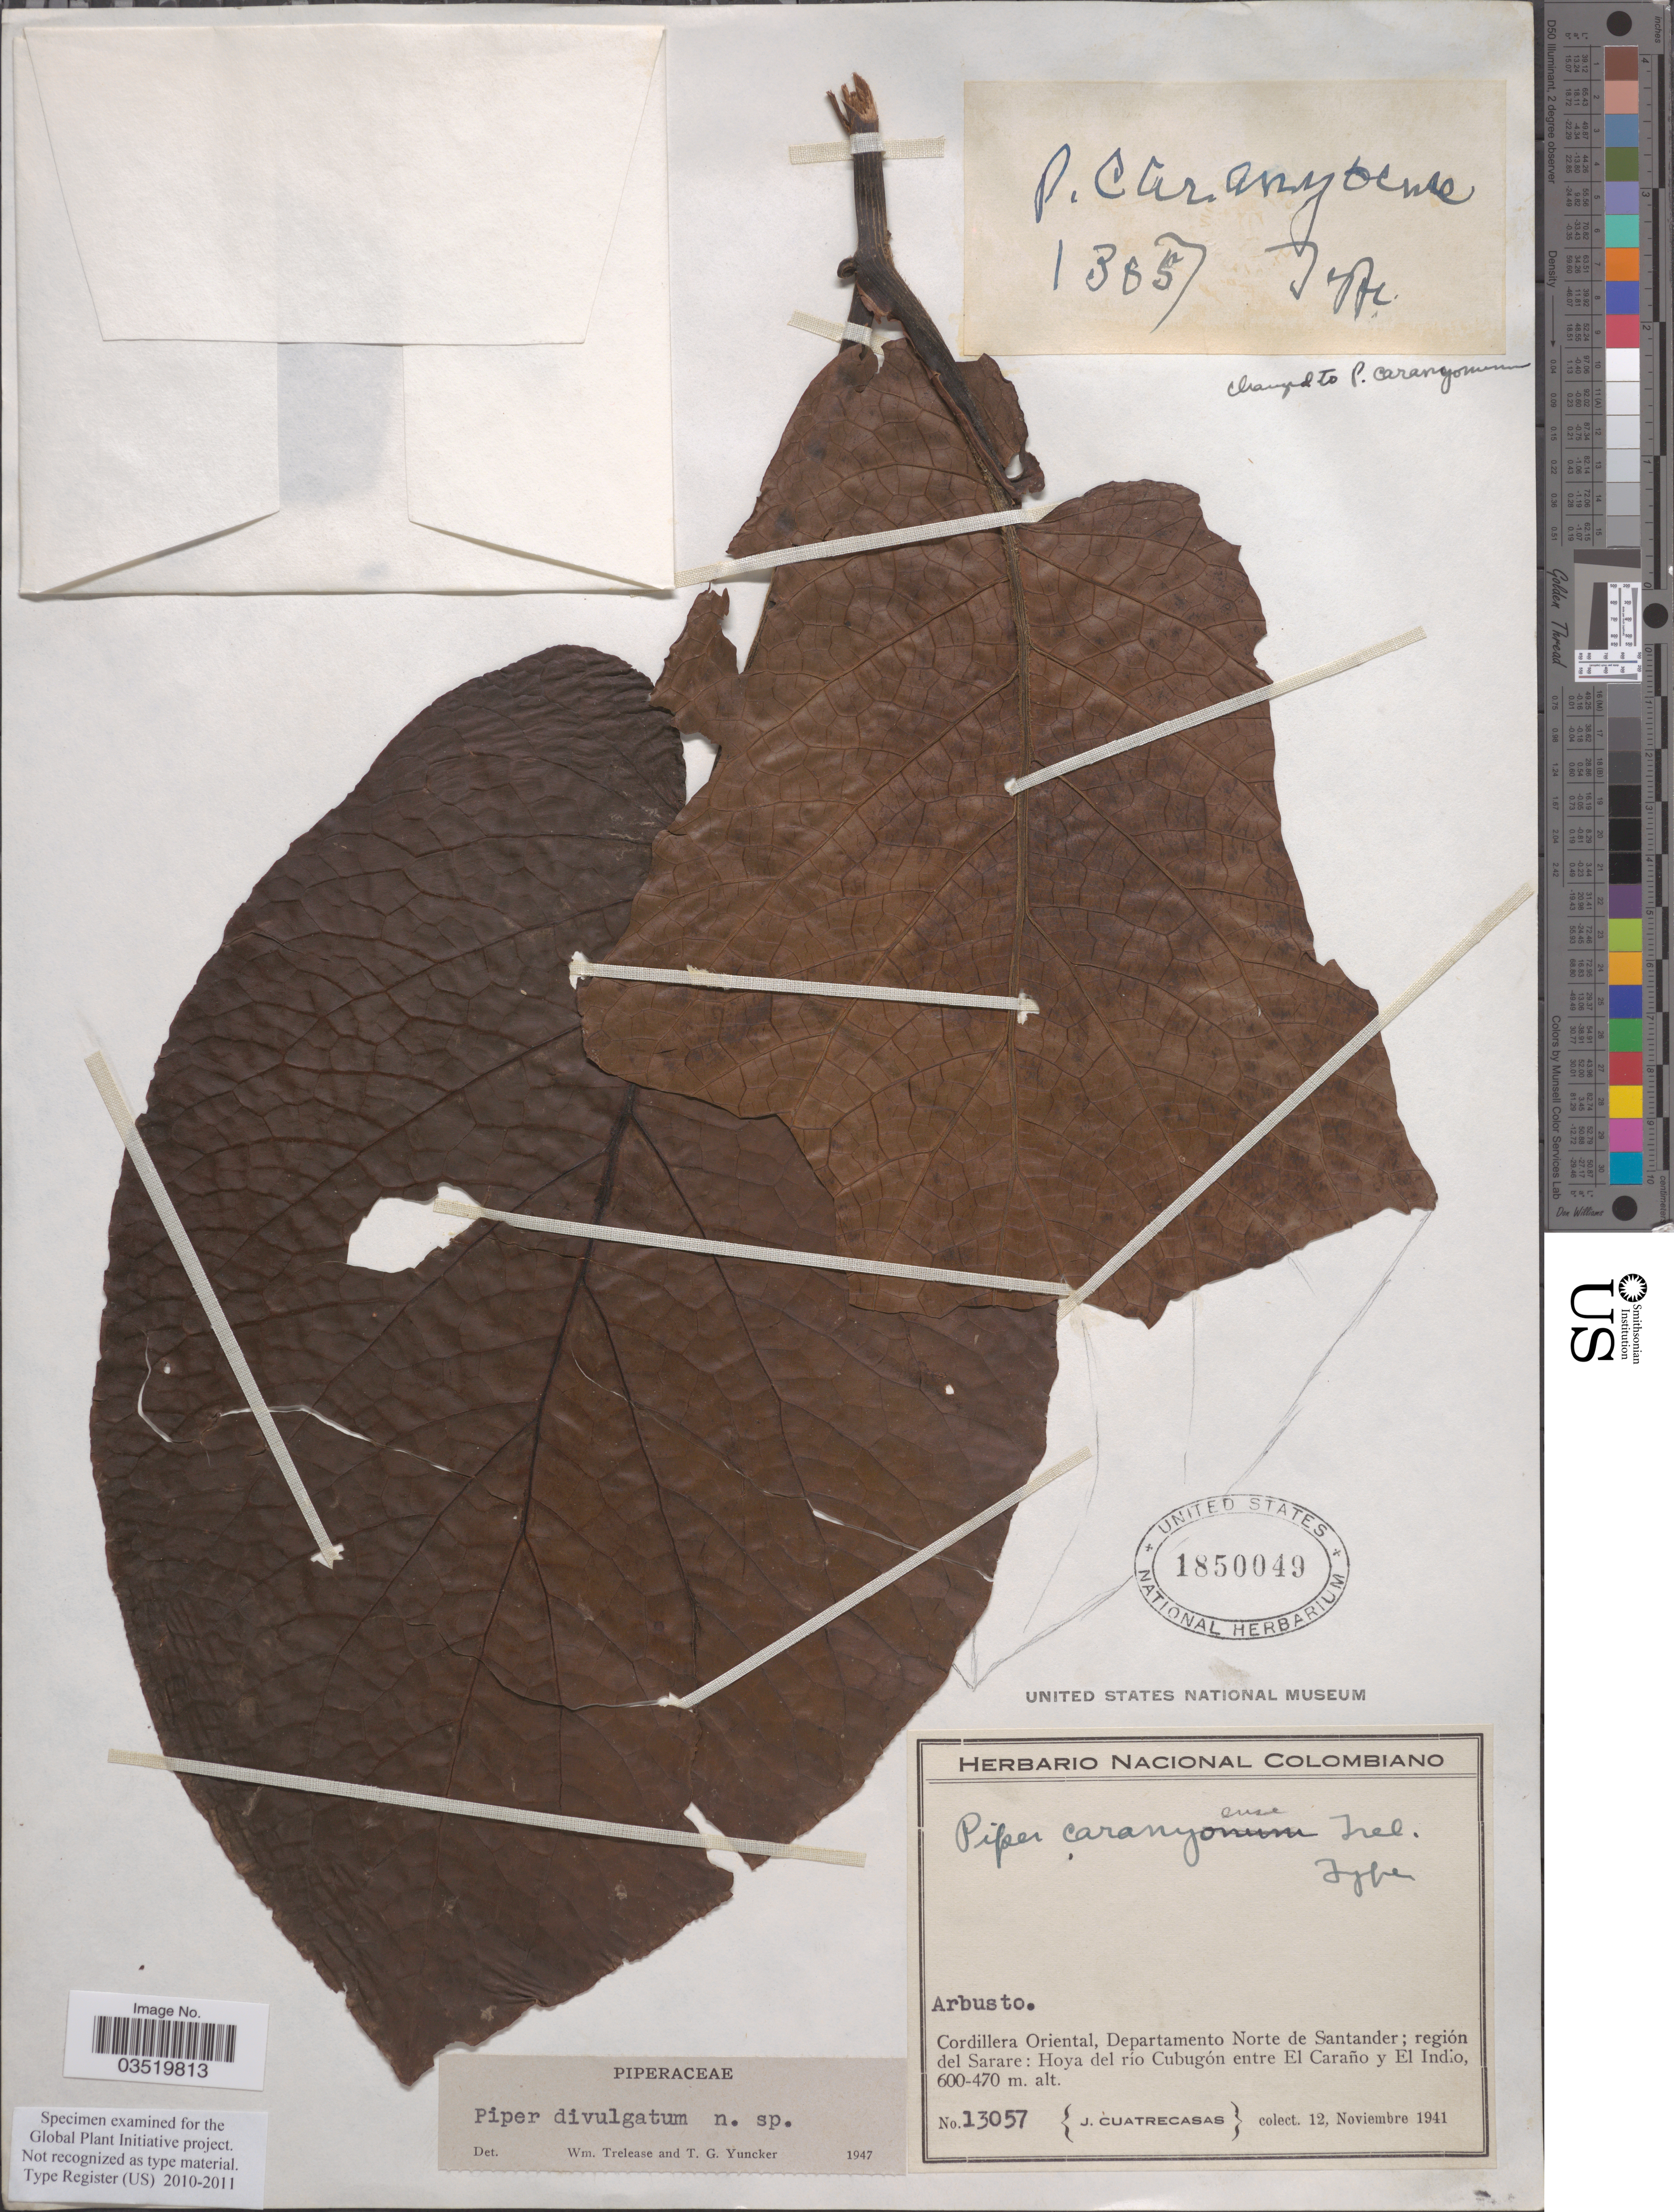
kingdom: Plantae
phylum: Tracheophyta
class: Magnoliopsida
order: Piperales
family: Piperaceae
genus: Piper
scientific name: Piper divulgatum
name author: Trel. & Yunck.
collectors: J. Cuatrecasas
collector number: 13057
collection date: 1941-11-12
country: Colombia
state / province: Norte de Santander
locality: Cordillera Oriental, Departamento Norte de Santander; región del Sarare: Hoya del río Cubugón entre El Caraño y El Indio.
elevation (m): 470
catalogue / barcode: US 1850049